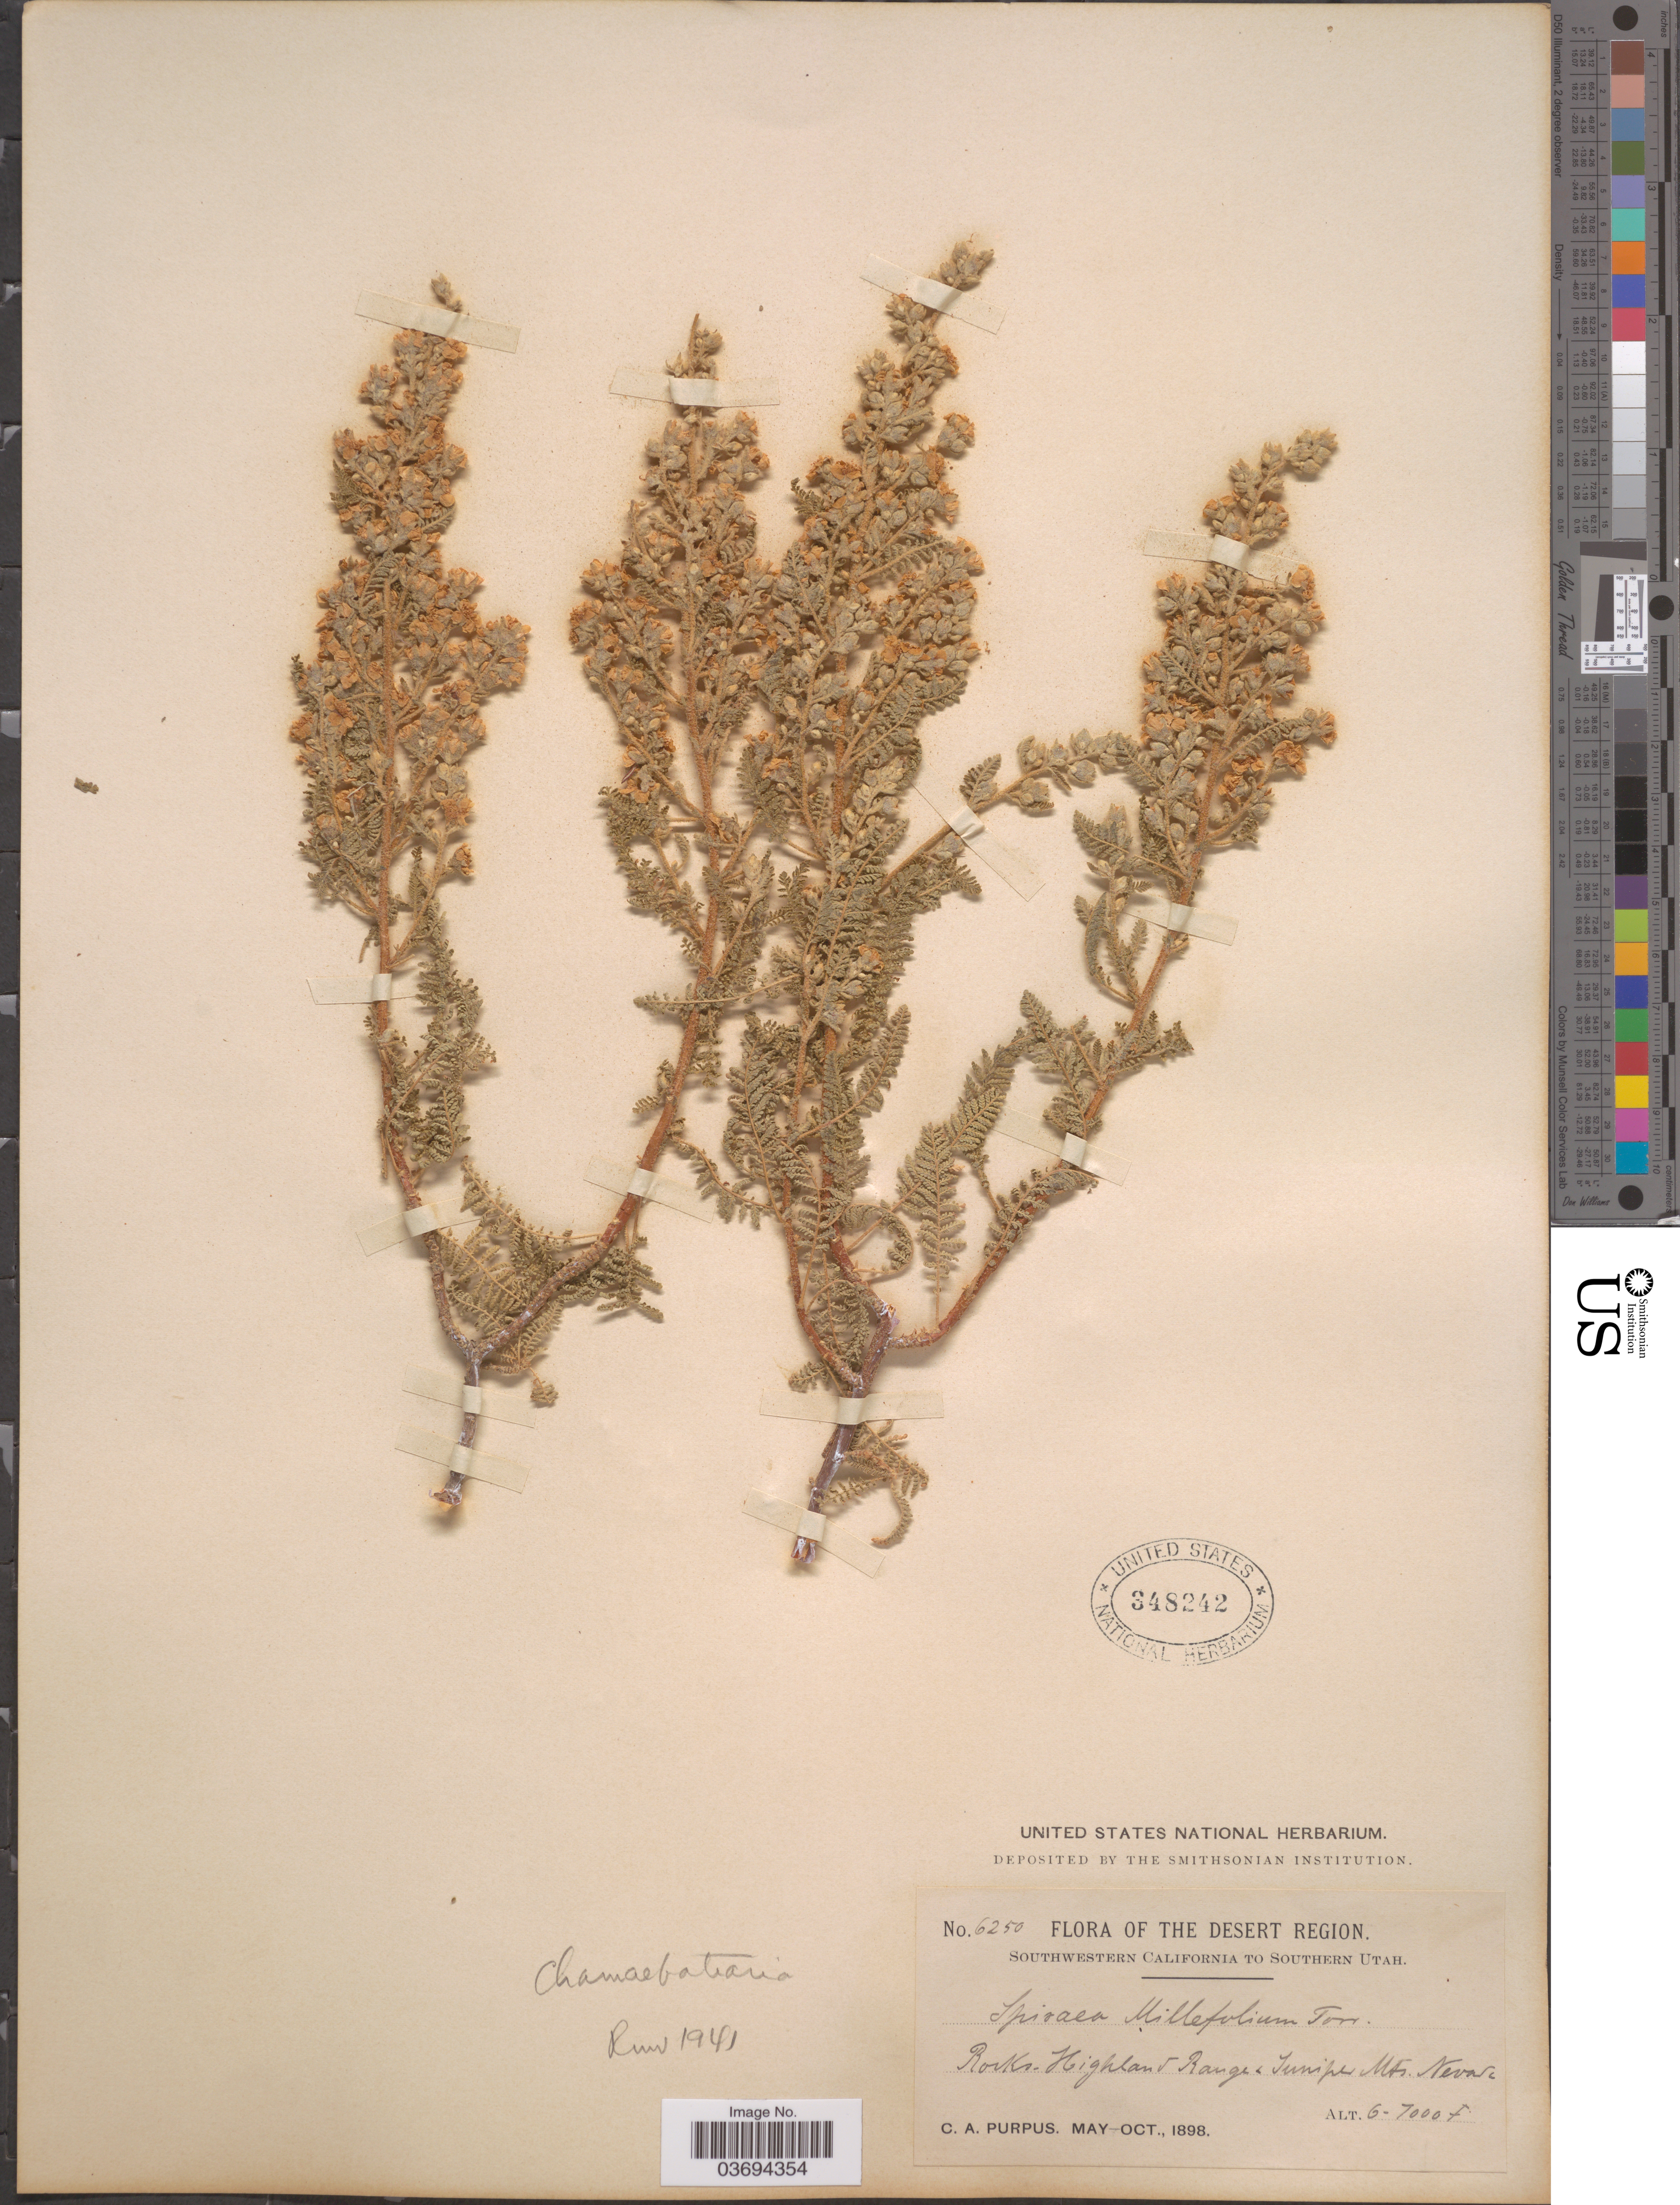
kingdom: Plantae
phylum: Tracheophyta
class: Magnoliopsida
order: Rosales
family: Rosaceae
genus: Chamaebatiaria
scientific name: Chamaebatiaria millefolium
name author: (Torr.) Maxim.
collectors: C. A. Purpus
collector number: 6250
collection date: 1898-05/1898-10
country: United States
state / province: Nevada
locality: The Desert Region. Highland Range & Juniper Mts.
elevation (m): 1829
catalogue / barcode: US 348242